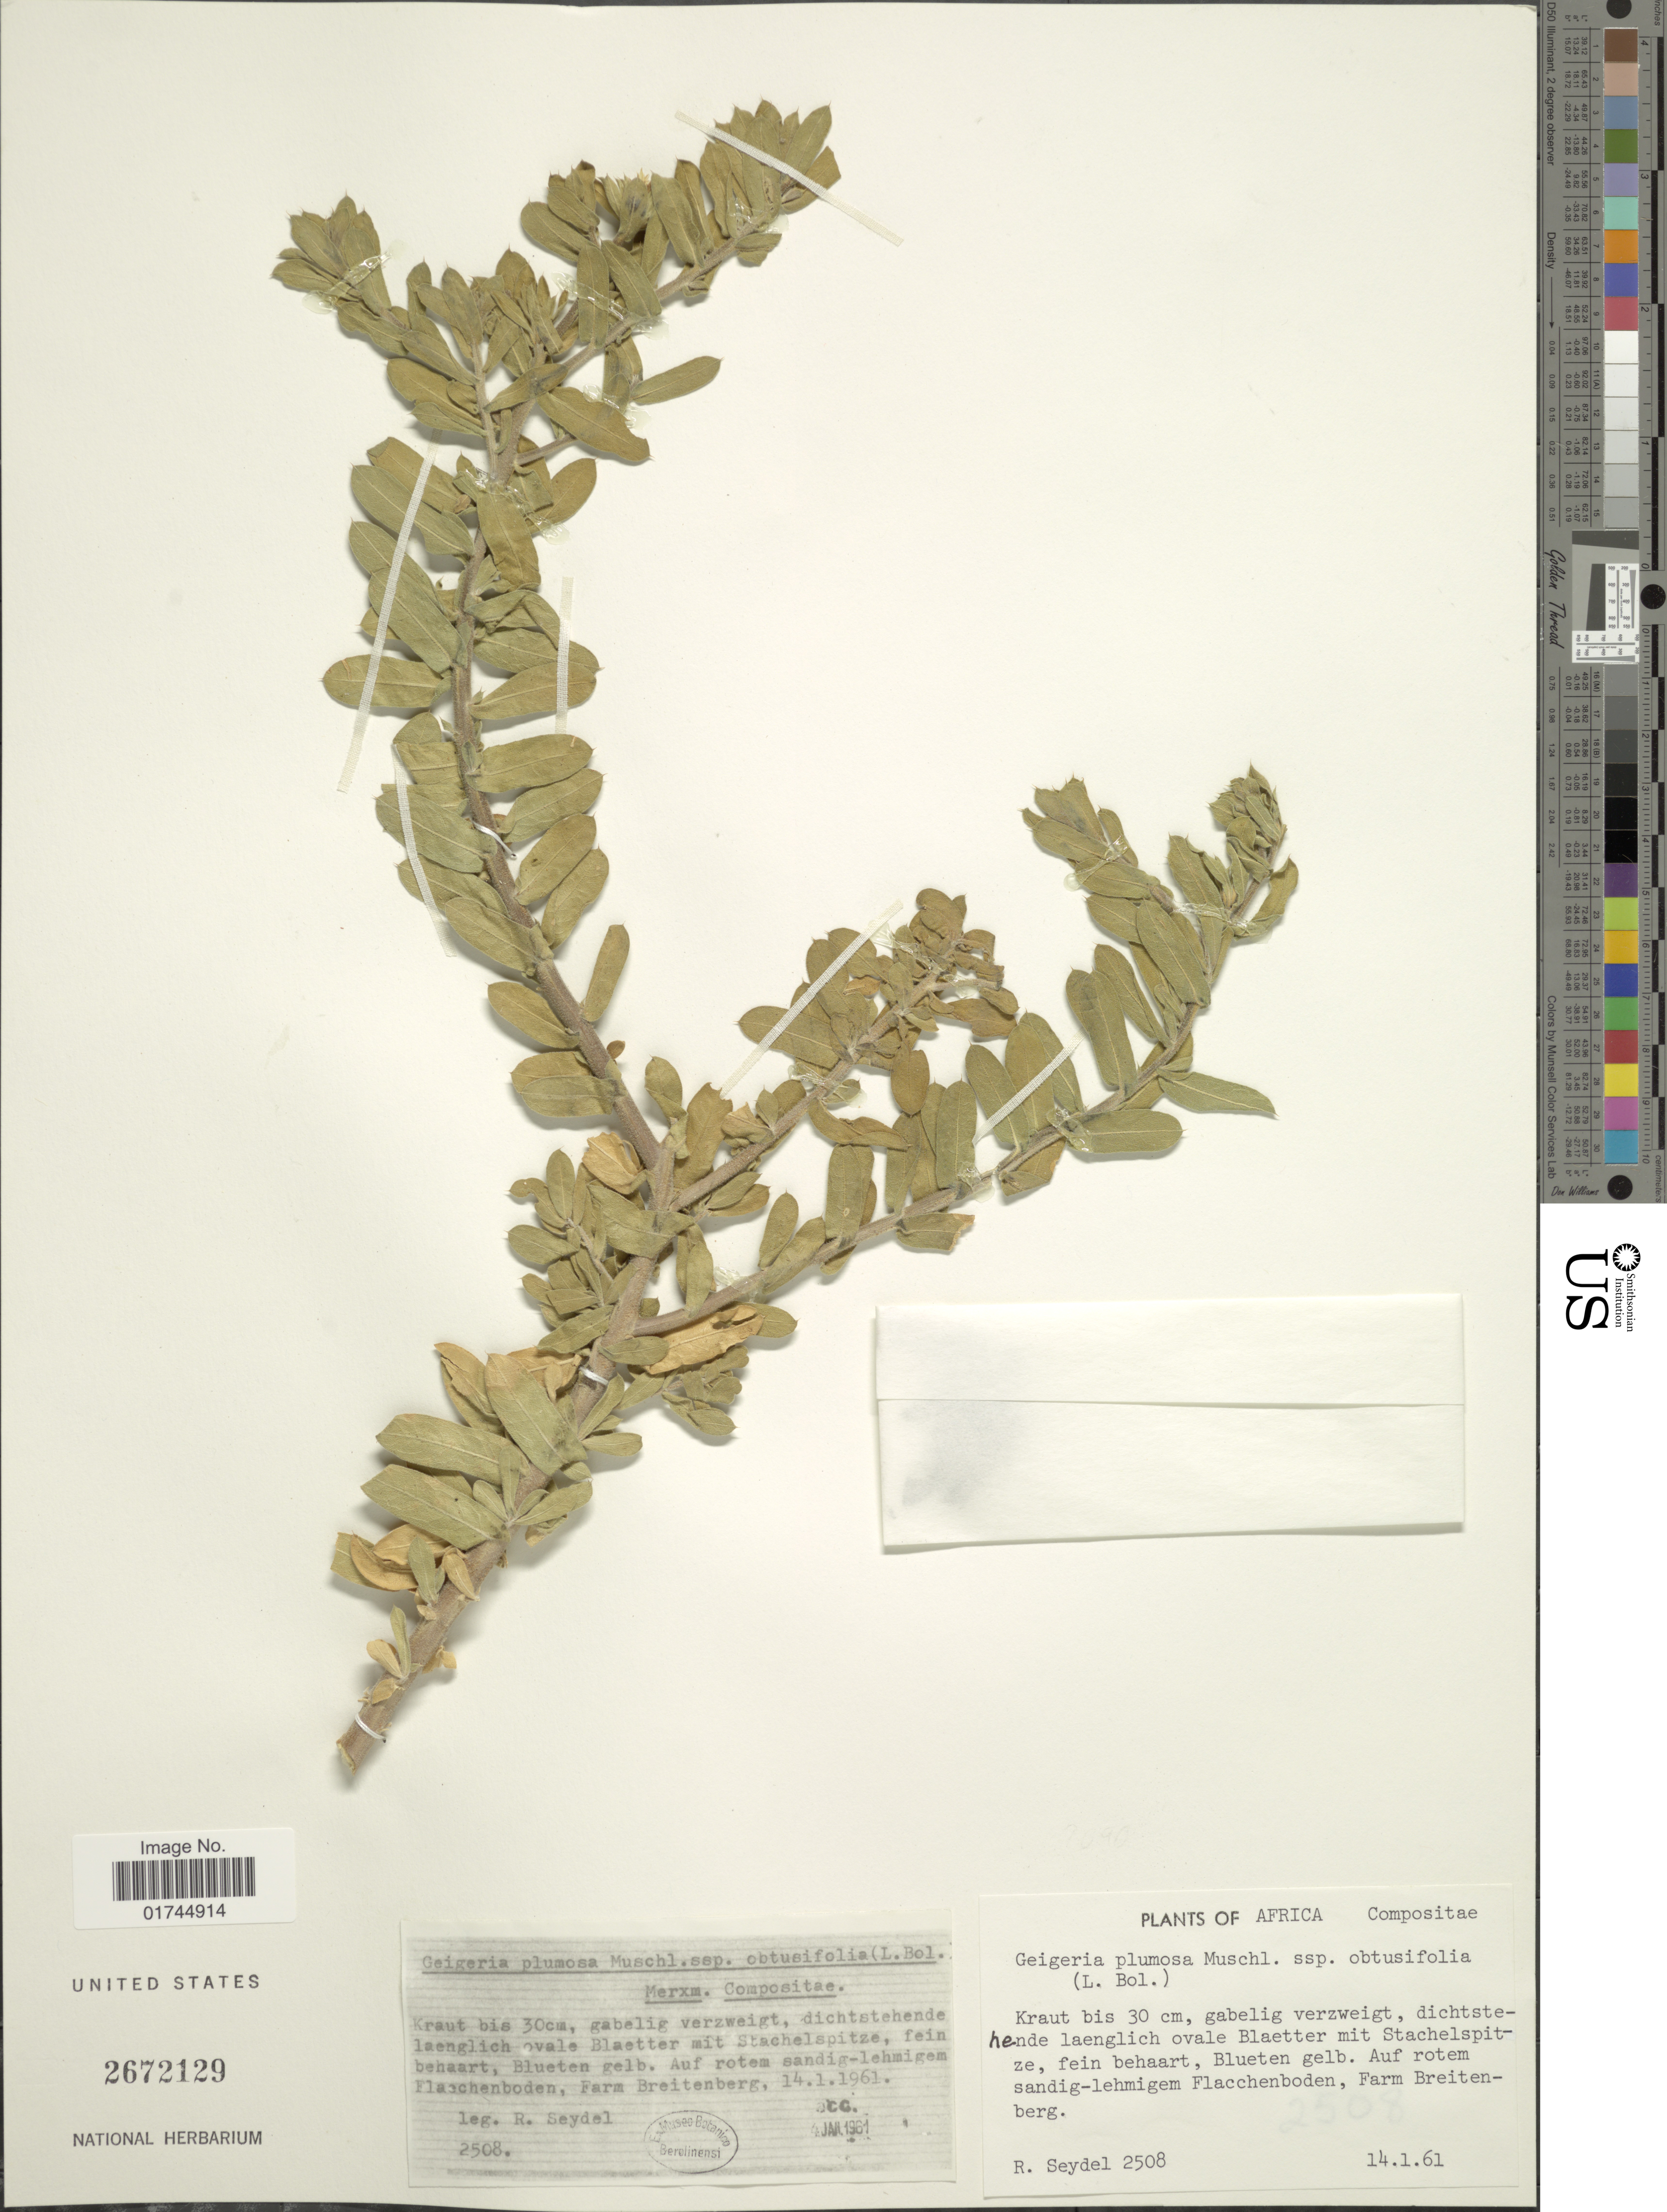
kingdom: Plantae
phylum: Tracheophyta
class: Magnoliopsida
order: Asterales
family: Asteraceae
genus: Geigeria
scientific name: Geigeria plumosa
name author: Muschl.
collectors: R. Seydel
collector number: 2508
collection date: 1961-01-14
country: Germany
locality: Farm Breitenberg.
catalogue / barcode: US 2672129